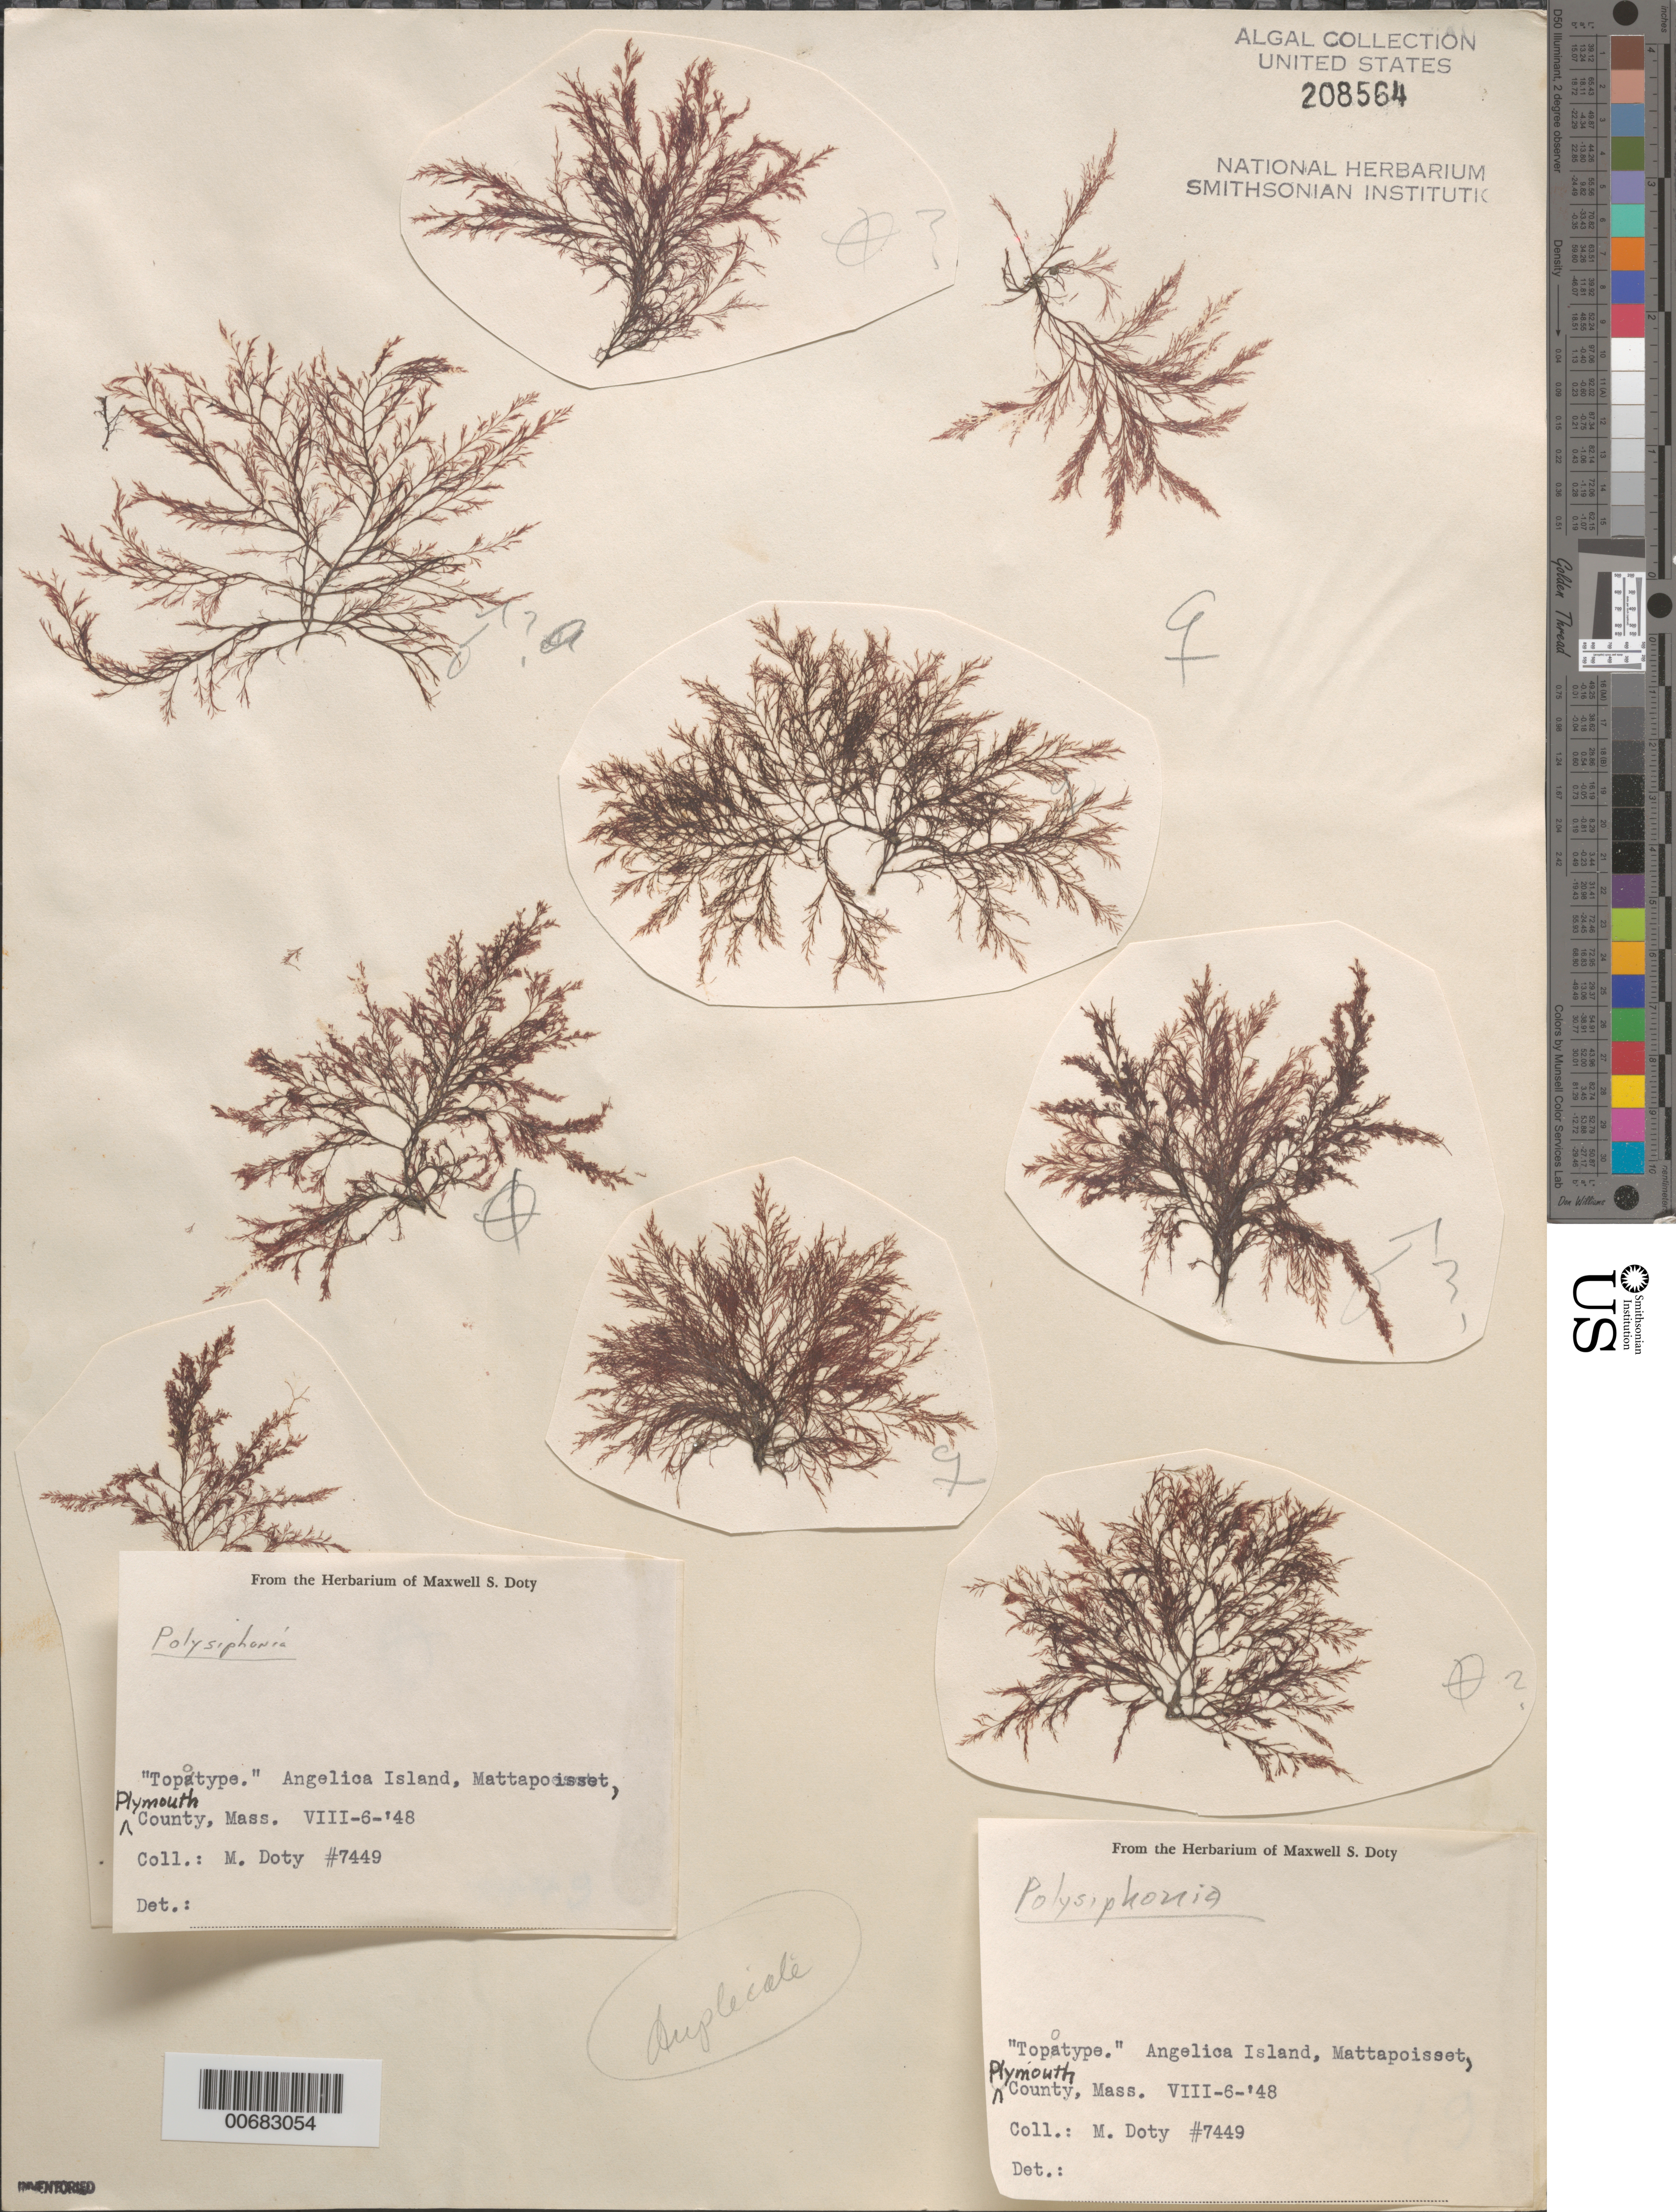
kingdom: Plantae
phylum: Rhodophyta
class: Florideophyceae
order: Ceramiales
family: Rhodomelaceae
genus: Polysiphonia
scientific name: Polysiphonia sp.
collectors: M. S. Doty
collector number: MSD 7449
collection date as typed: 06 Aug 1948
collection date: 1948-08-06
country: United States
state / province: Massachusetts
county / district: Plymouth County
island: Angelica Island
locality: Mattapoisset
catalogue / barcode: US 208564